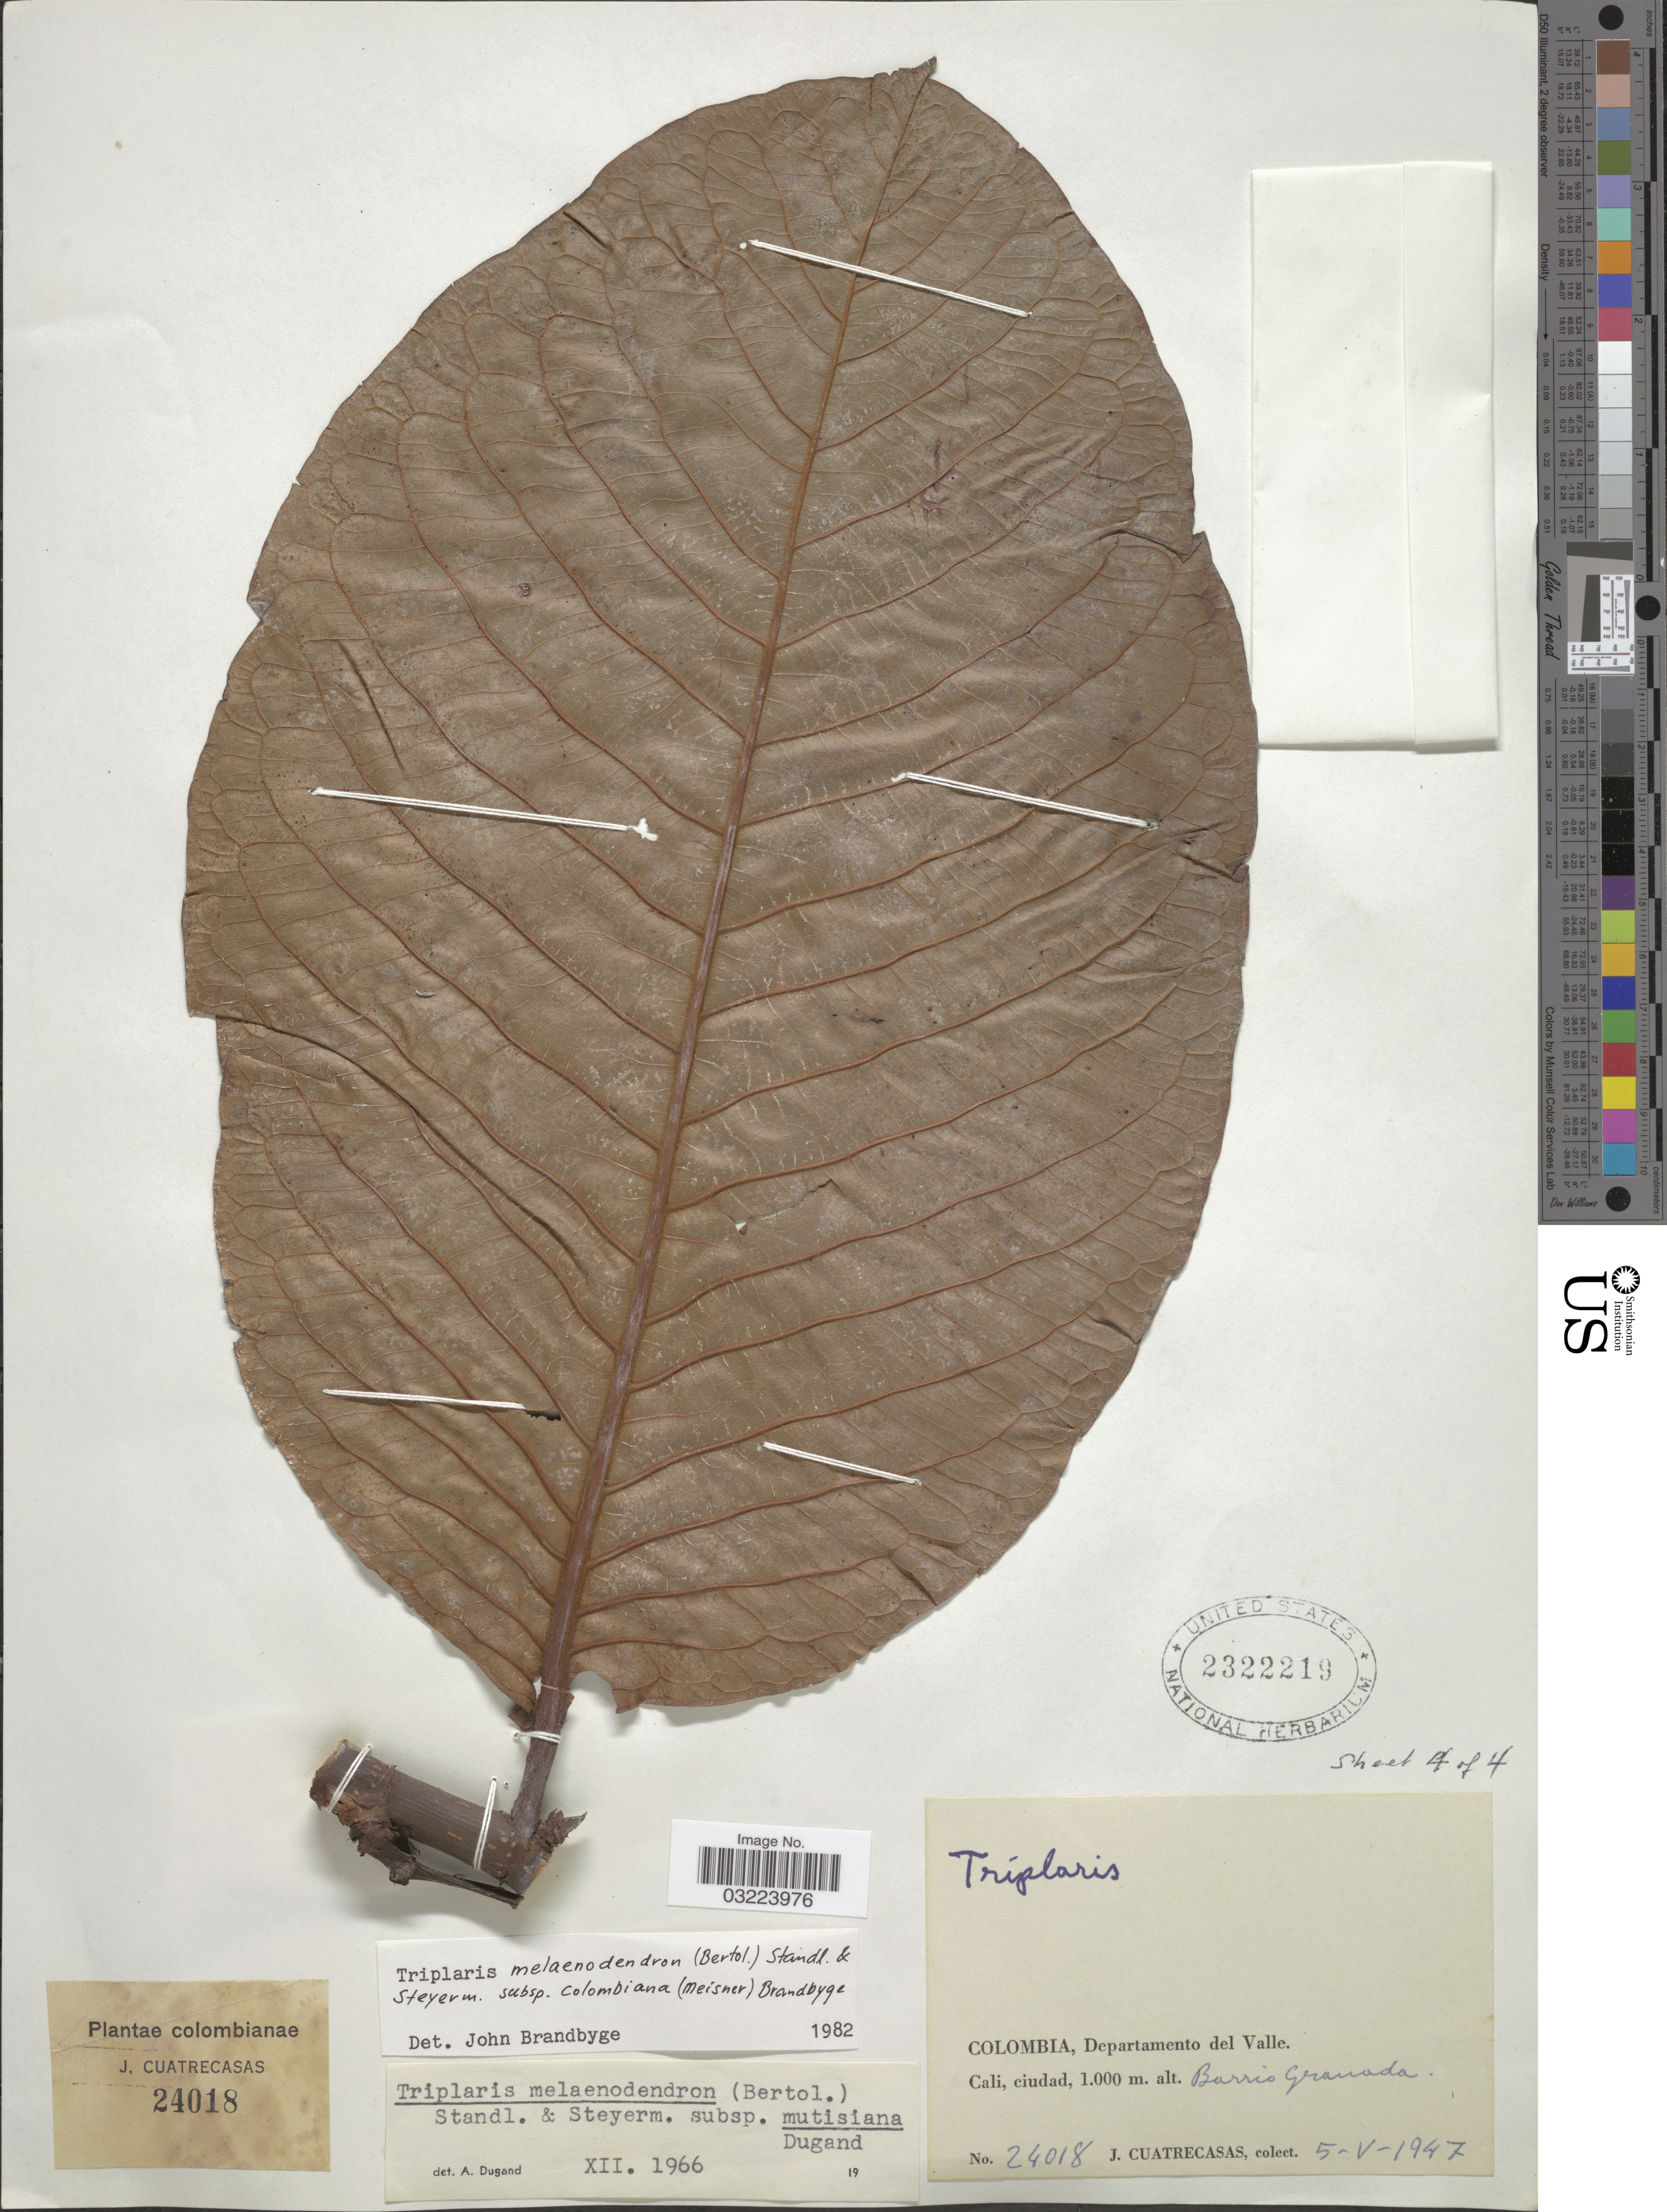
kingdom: Plantae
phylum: Tracheophyta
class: Magnoliopsida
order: Caryophyllales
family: Polygonaceae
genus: Triplaris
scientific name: Triplaris melaenodendron subsp. colombiana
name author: (Meisn.) Brandbyge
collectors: J. Cuatrecasas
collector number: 24018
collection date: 1947-05-05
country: Colombia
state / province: Valle del Cauca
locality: Departamento del Valle. Cali, ciudad. Barrio Granada.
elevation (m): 1000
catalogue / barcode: US 2322219